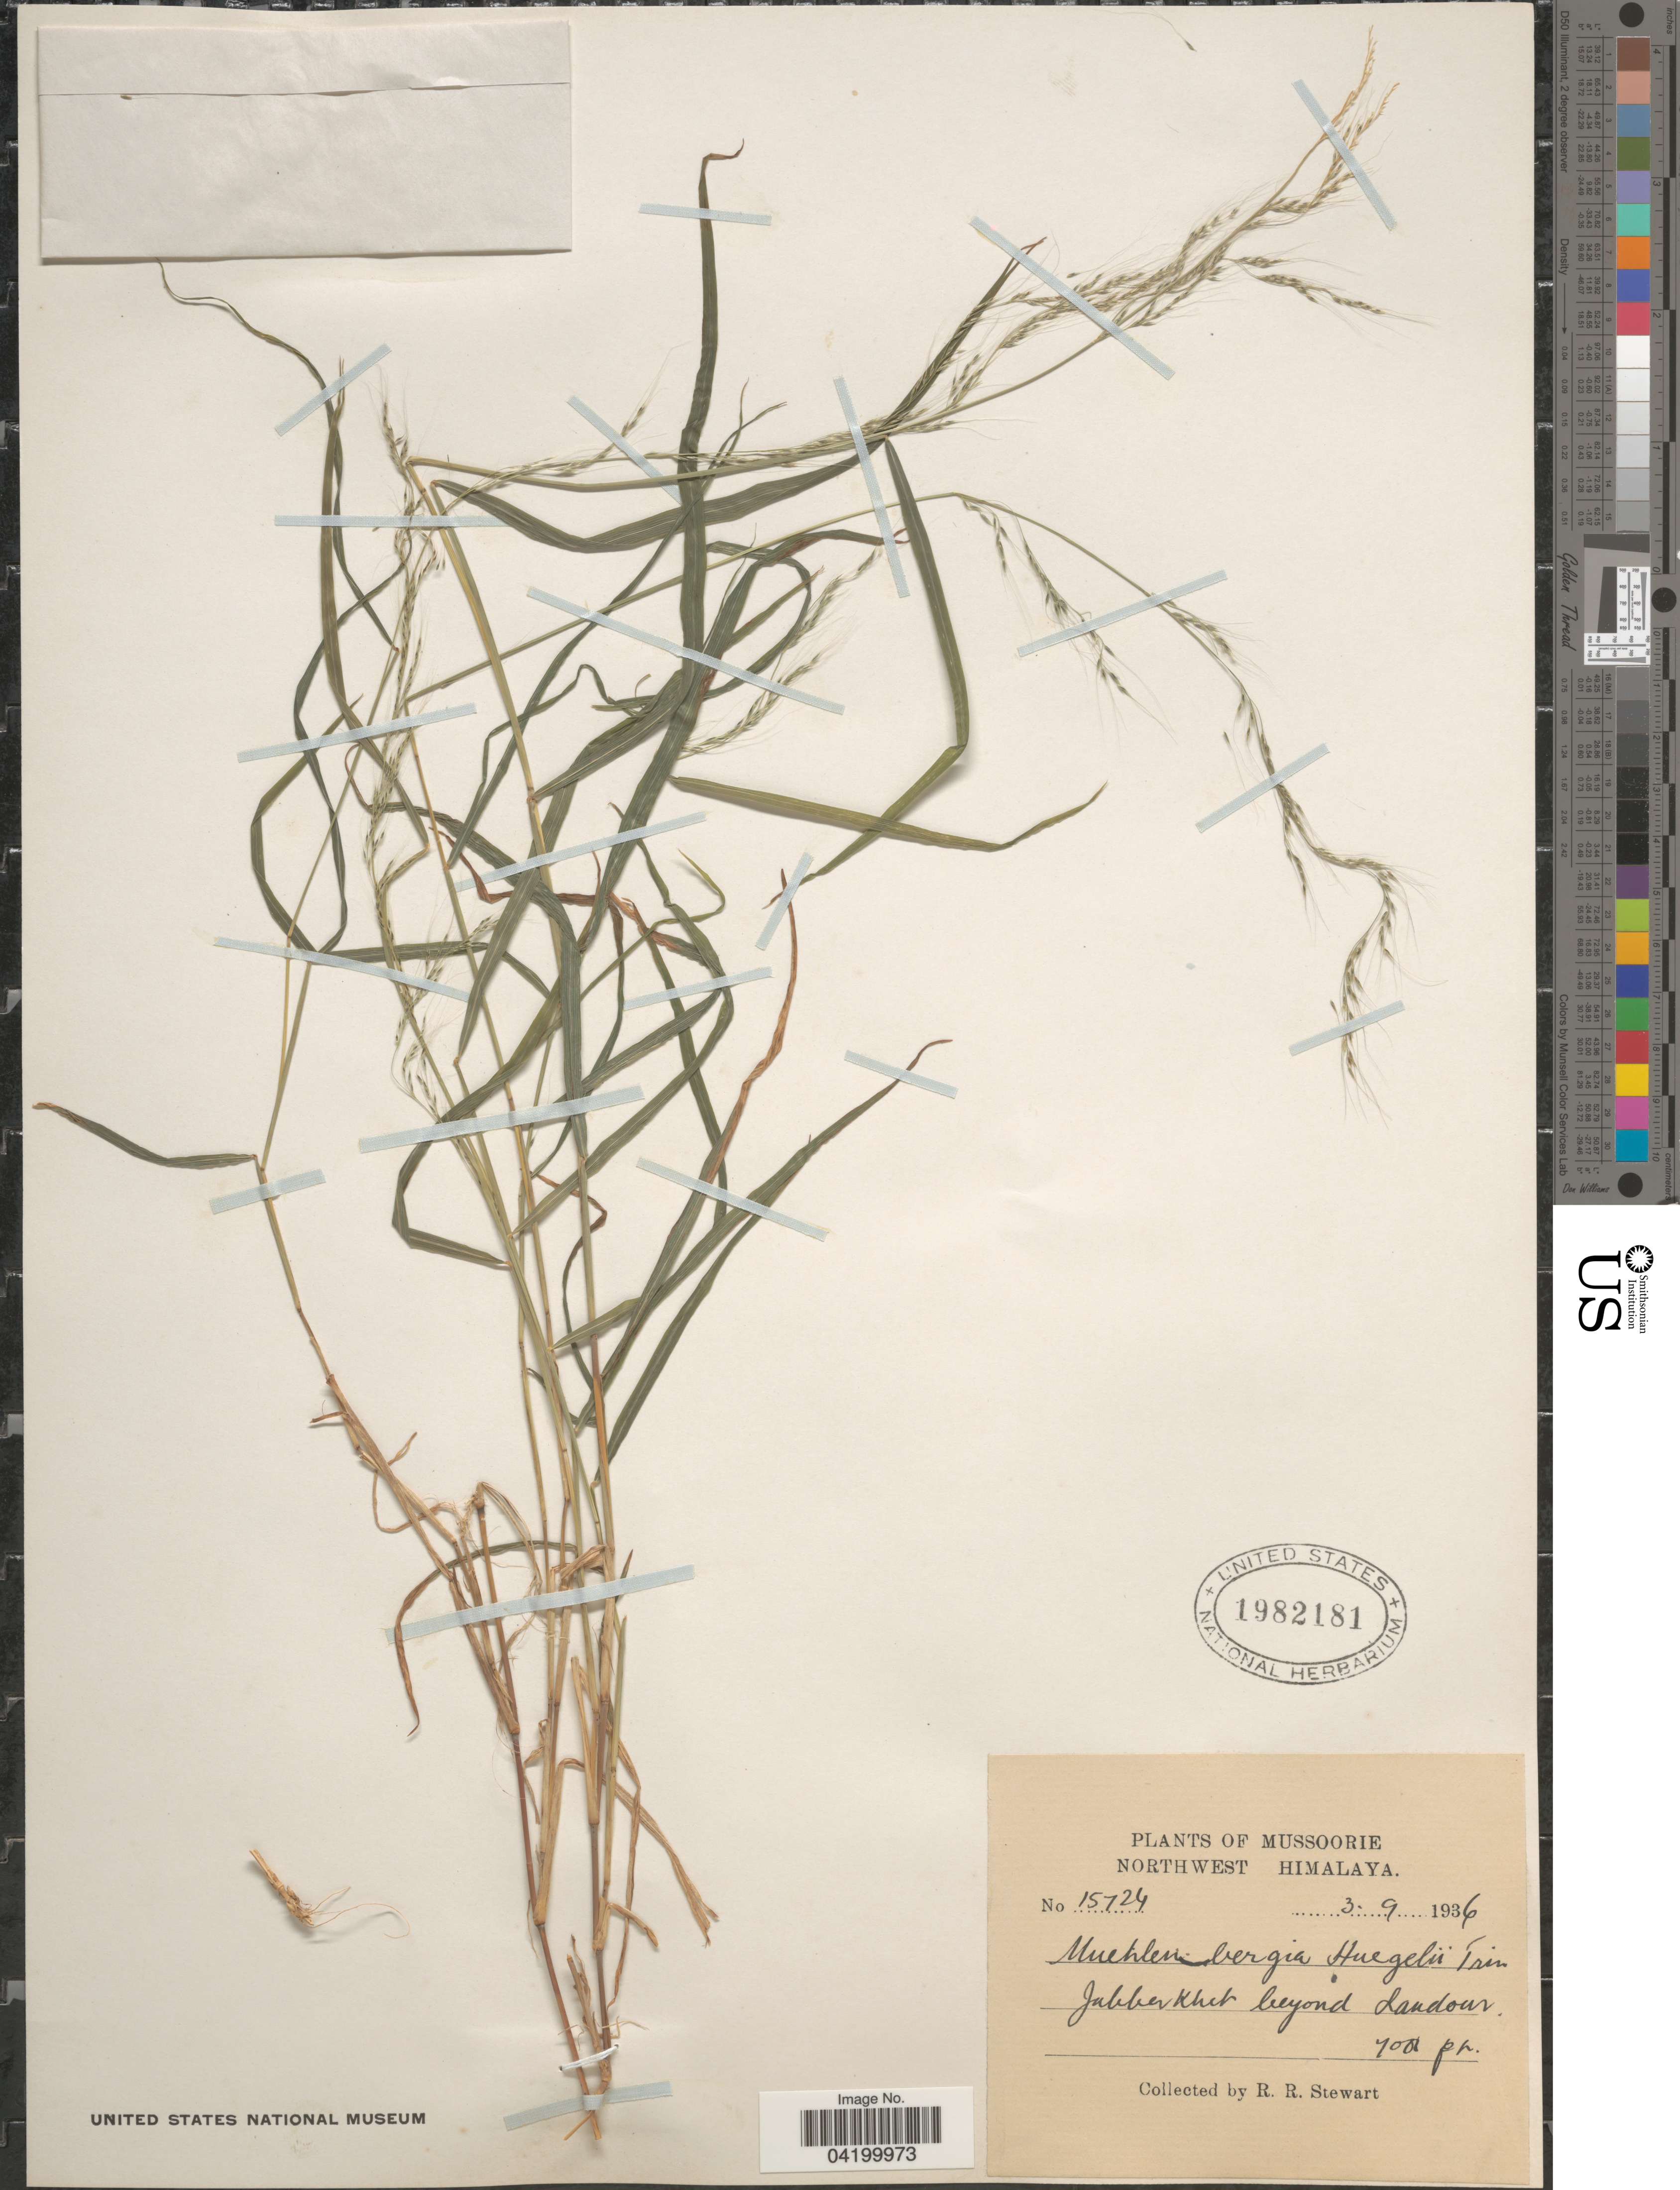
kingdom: Plantae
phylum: Tracheophyta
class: Liliopsida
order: Poales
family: Poaceae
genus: Muhlenbergia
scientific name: Muhlenbergia huegelii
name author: Trin.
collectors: R. Stewart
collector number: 15724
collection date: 1936-09-03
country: India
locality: Mussoorie. Northwest Himalaya. Jabberkhet beyond Landour.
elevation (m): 2134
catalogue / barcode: US 1982181